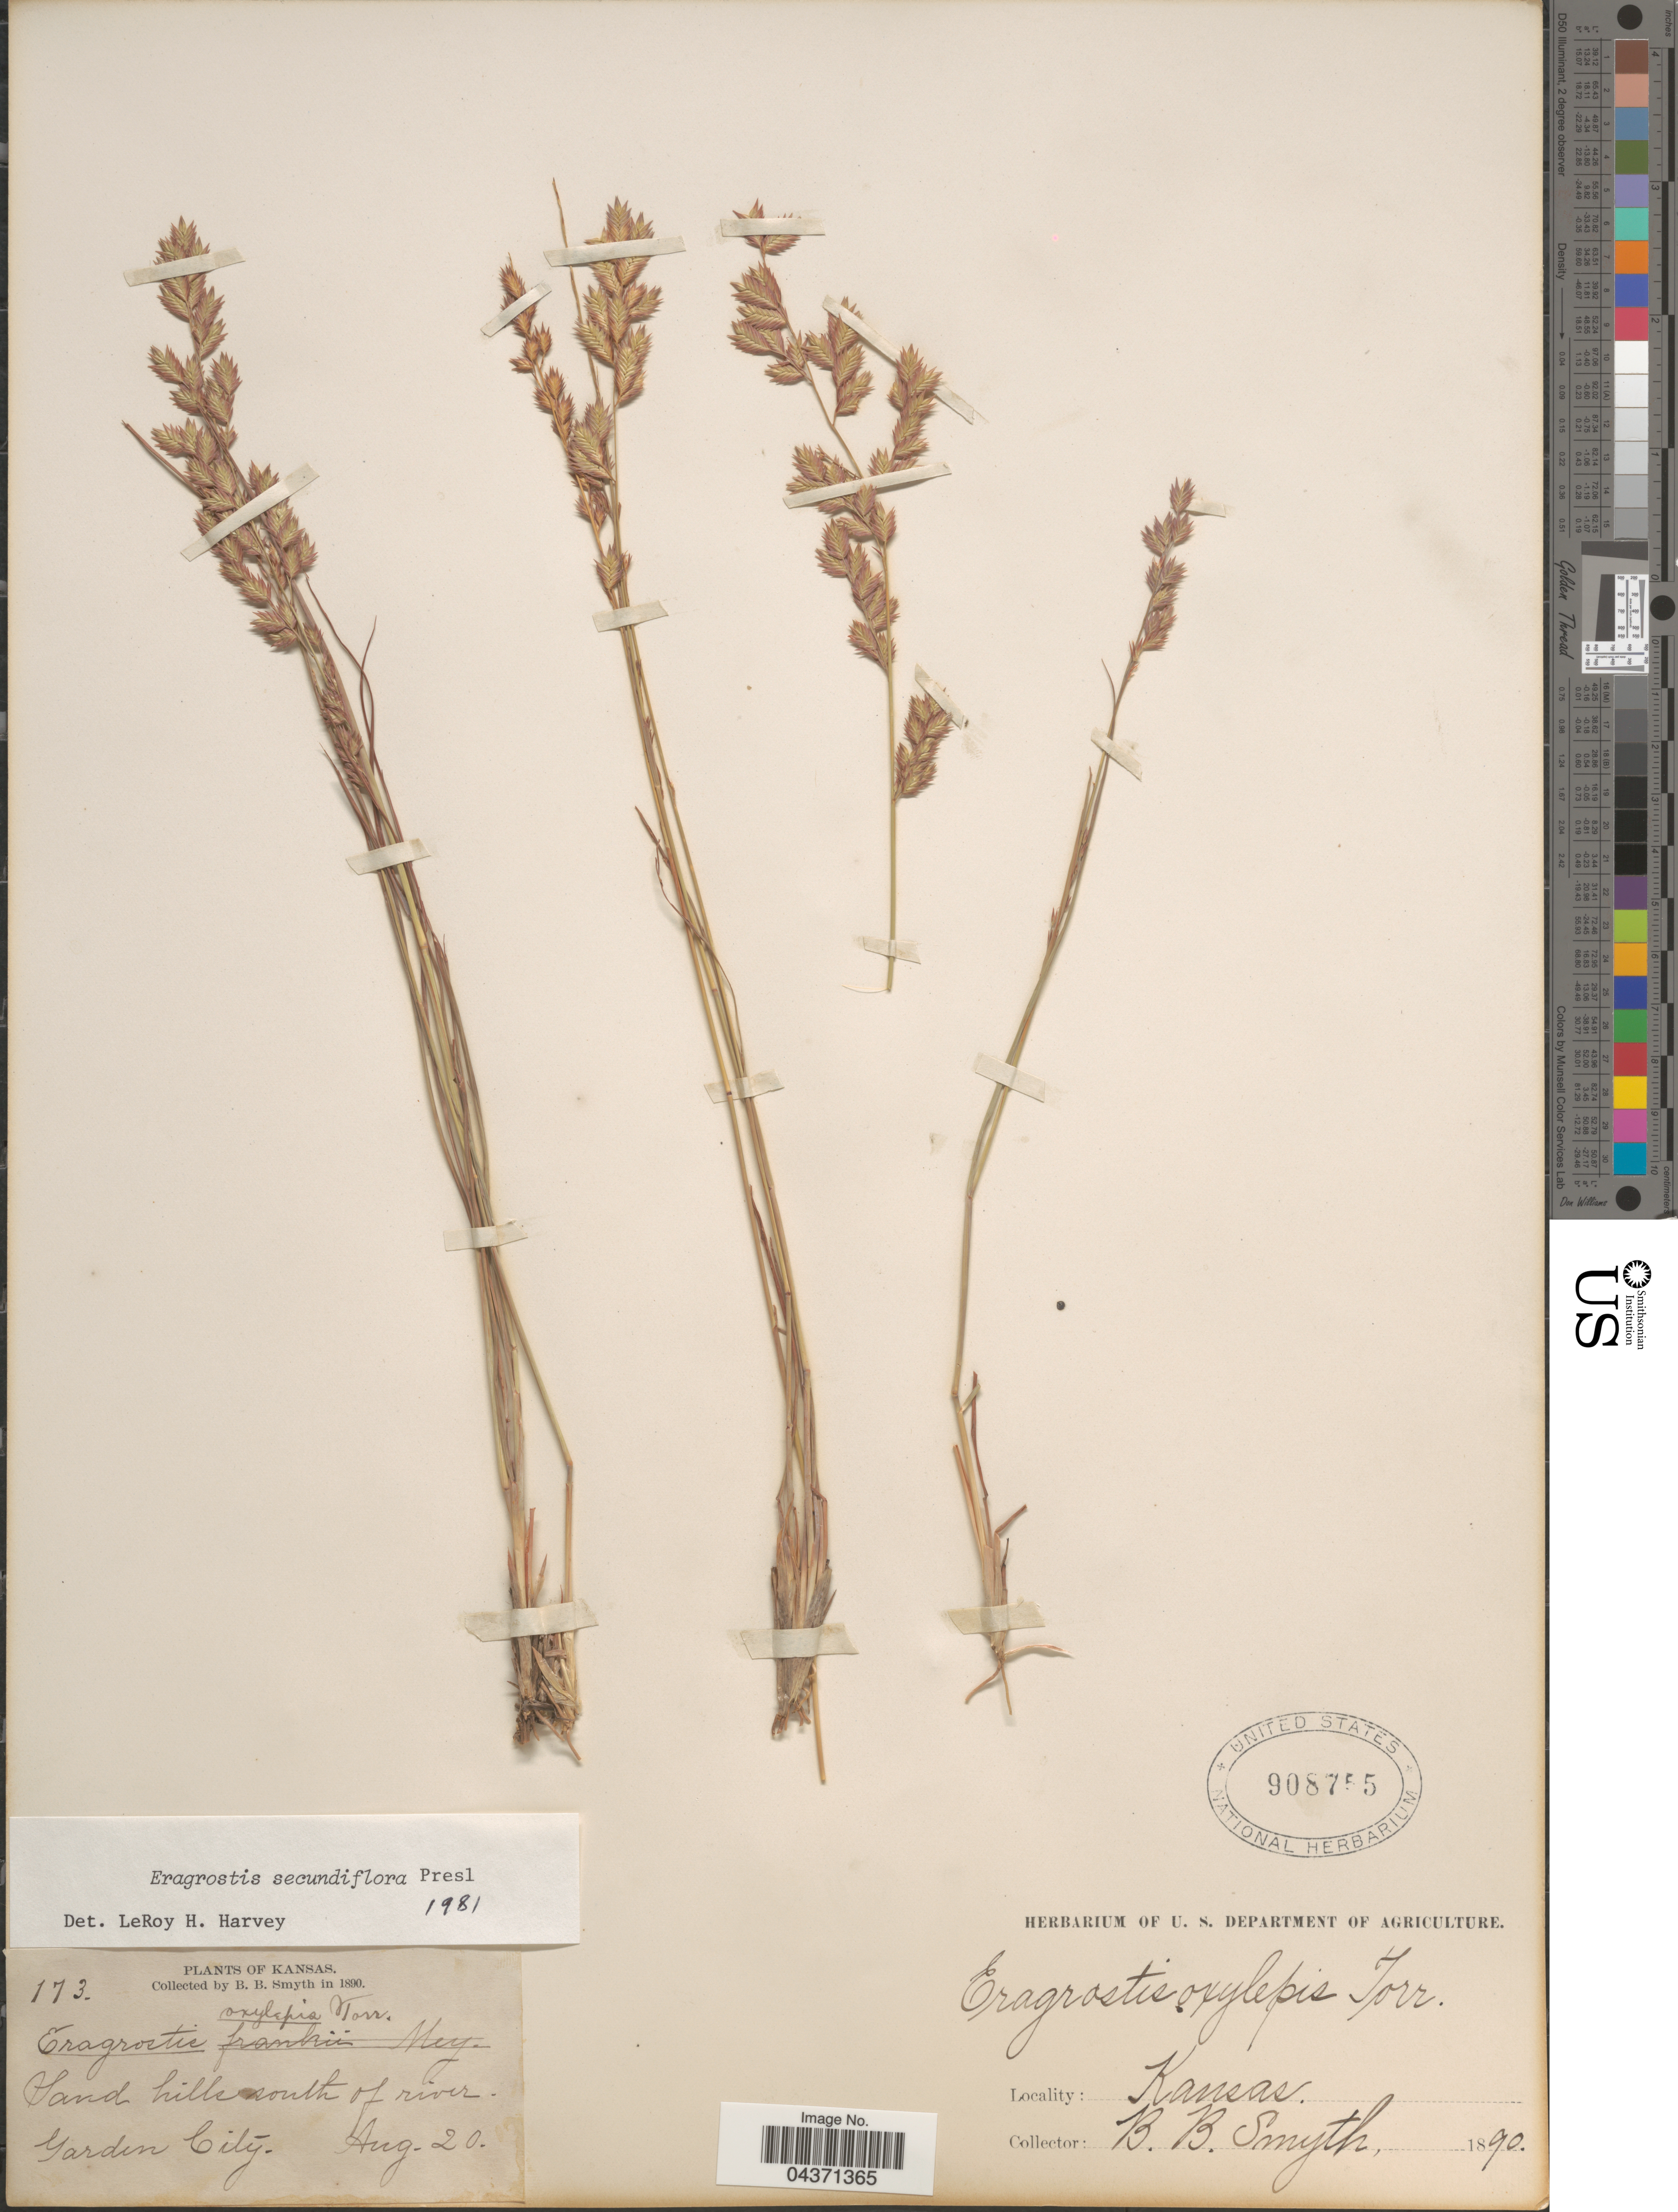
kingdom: Plantae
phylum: Tracheophyta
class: Liliopsida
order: Poales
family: Poaceae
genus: Eragrostis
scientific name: Eragrostis secundiflora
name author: J. Presl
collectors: B. Smyth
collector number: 173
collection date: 1890-08-20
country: United States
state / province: Kansas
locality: Sand hills south of river. Garden City.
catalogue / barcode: US 908755